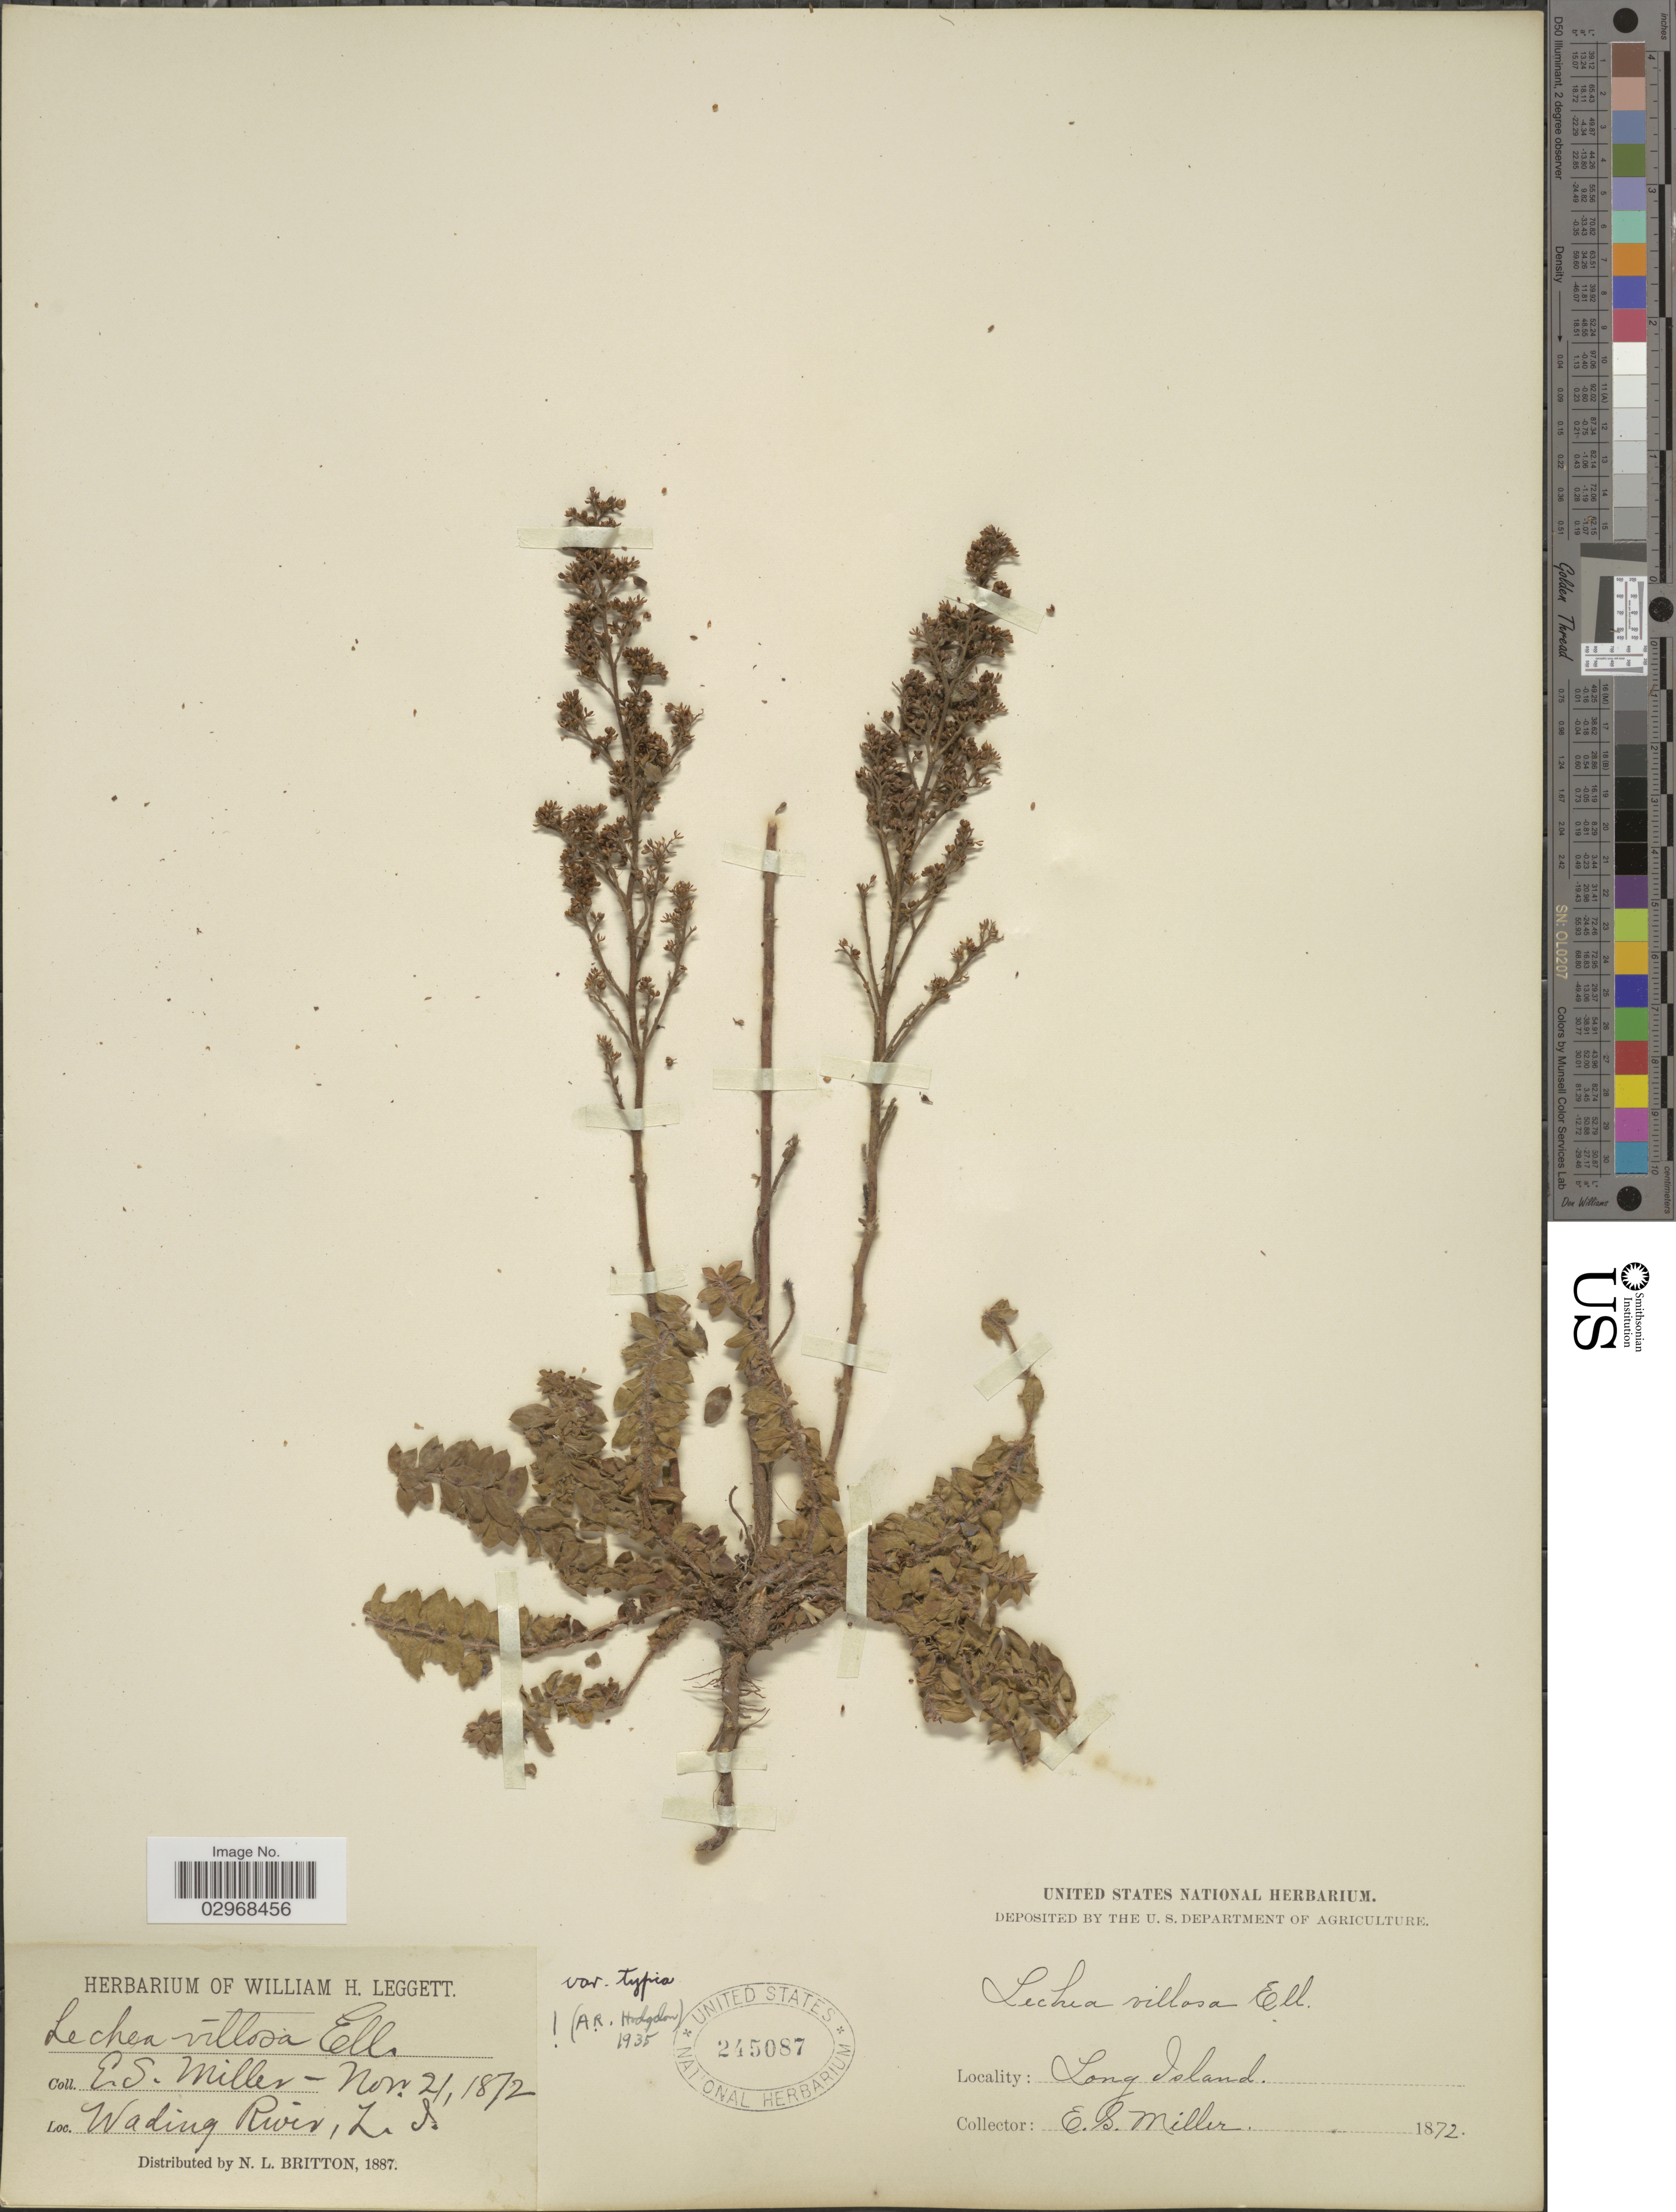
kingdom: Plantae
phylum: Tracheophyta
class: Magnoliopsida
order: Malvales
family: Cistaceae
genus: Lechea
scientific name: Lechea villosa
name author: Elliott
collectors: E. S. Miller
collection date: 1872-11-21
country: United States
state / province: New York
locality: Long Island, Wading River.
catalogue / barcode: US 245087